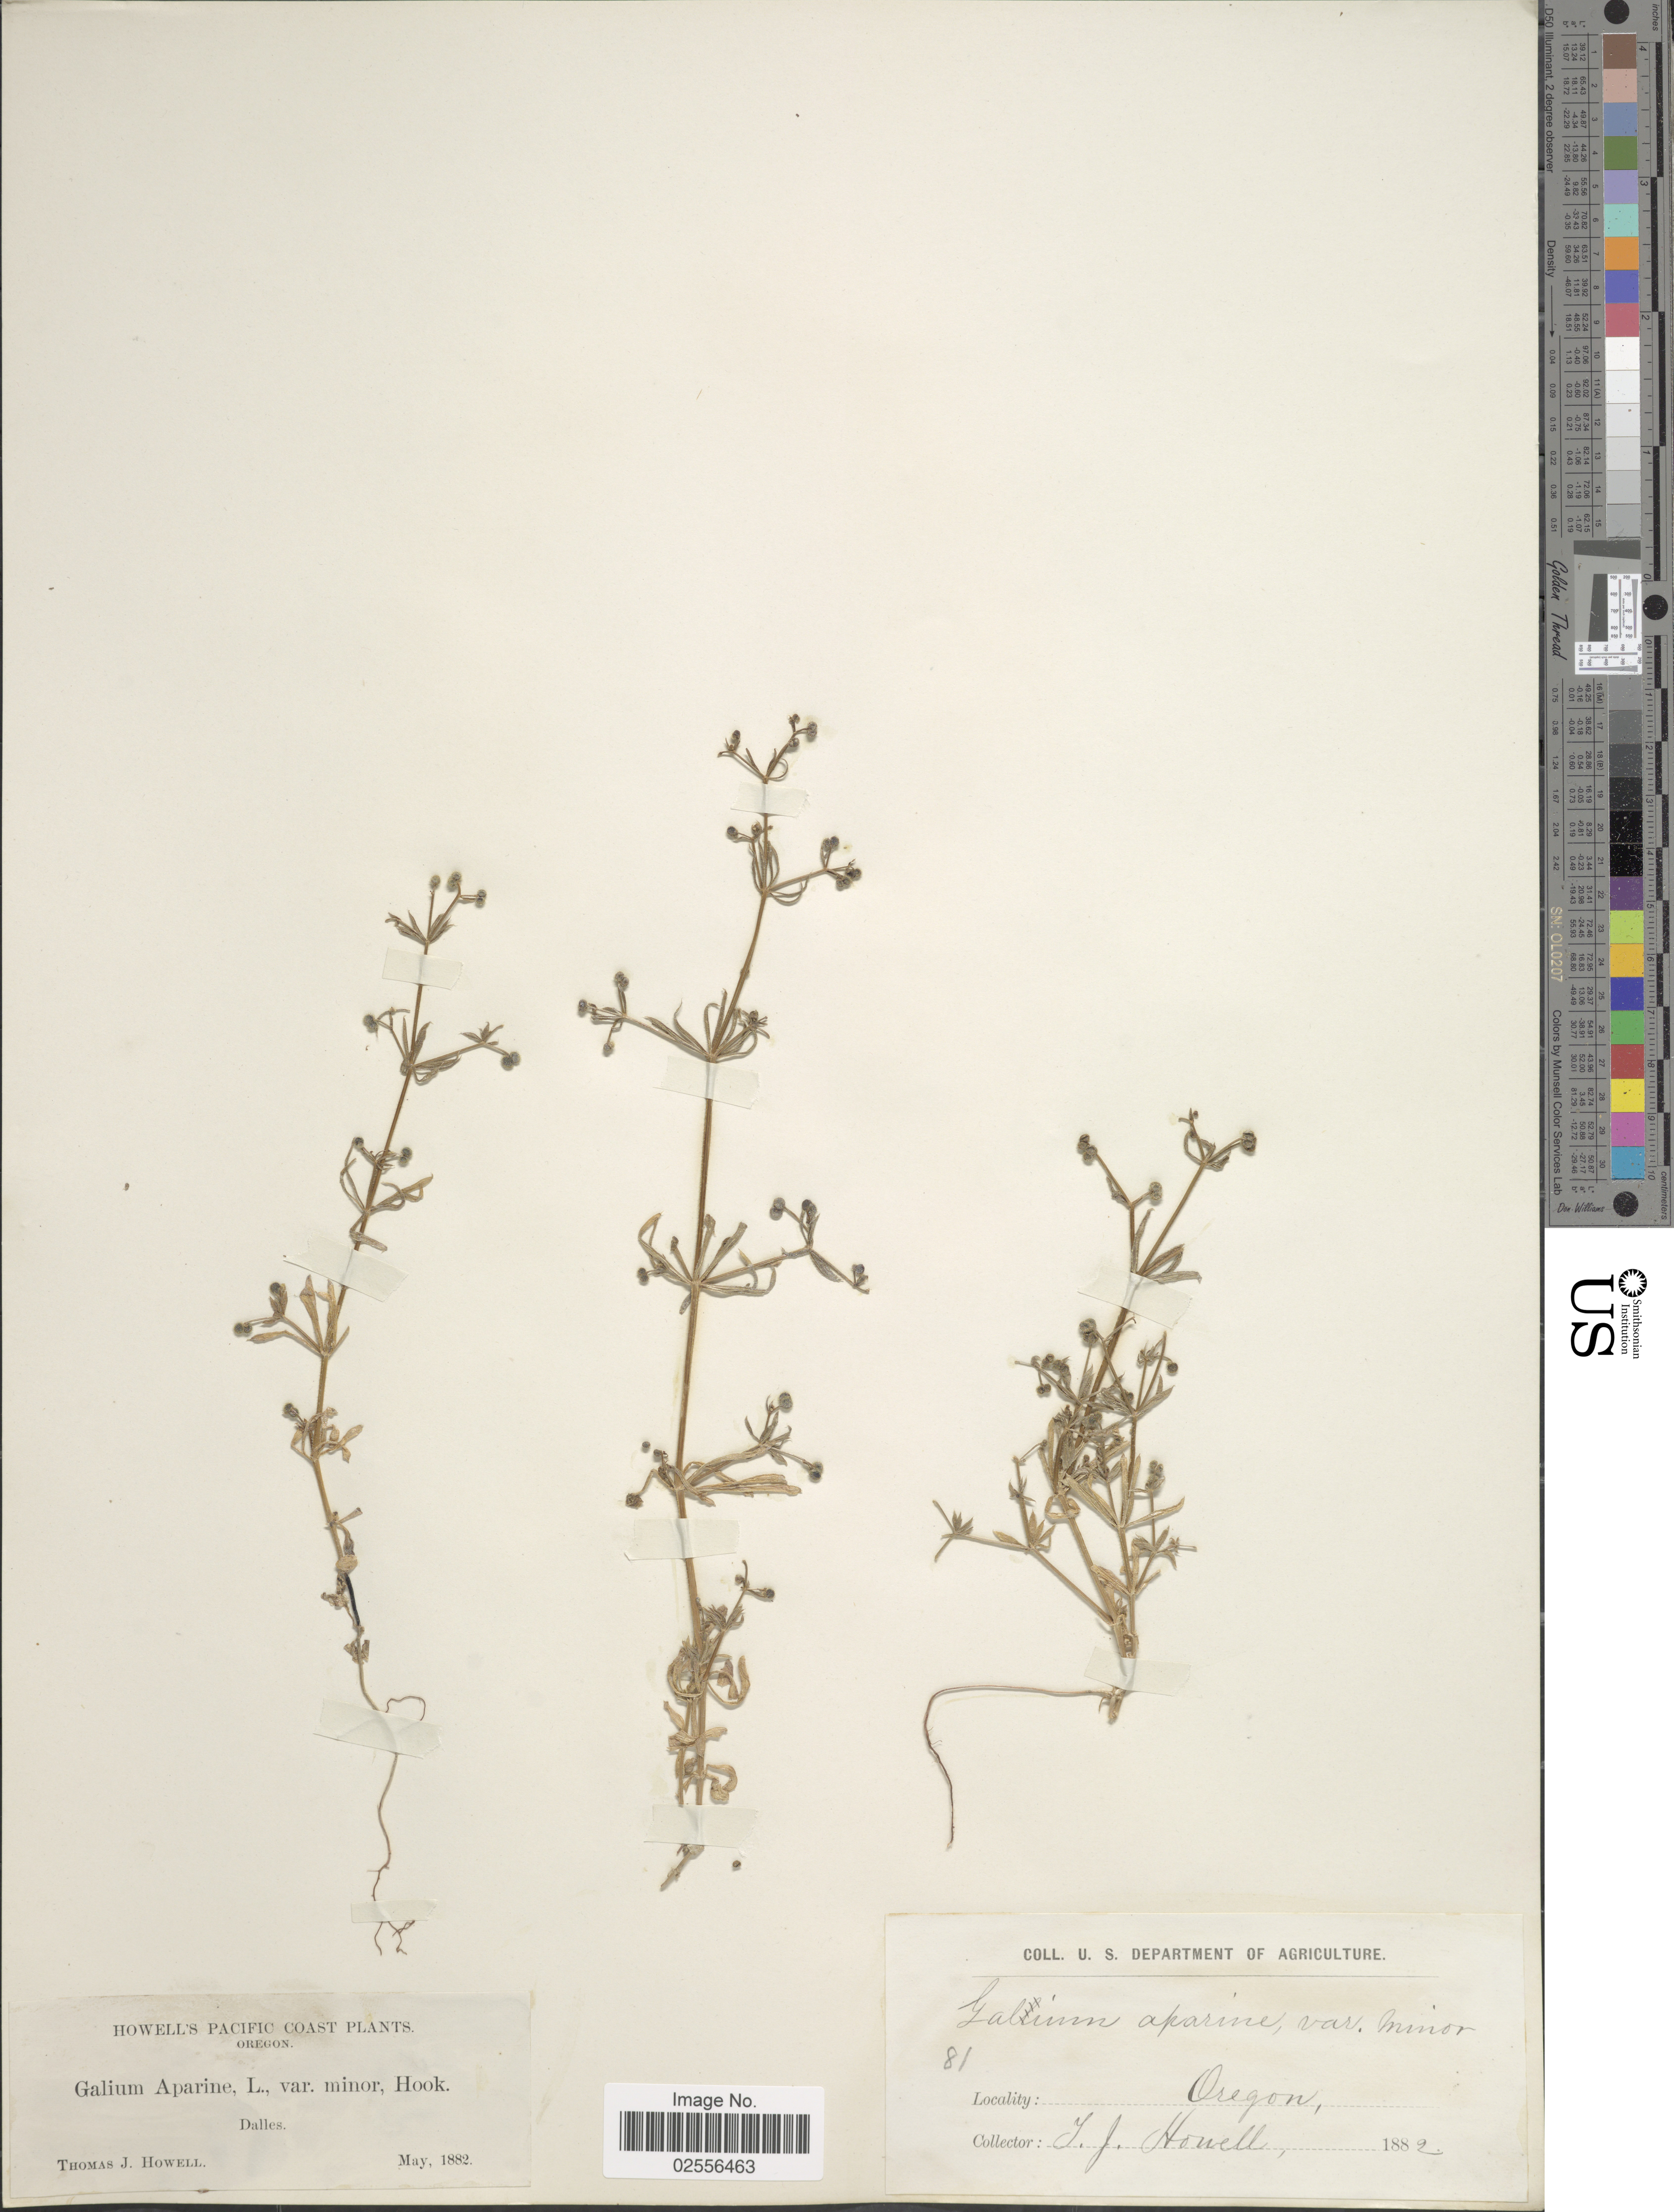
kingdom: Plantae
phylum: Tracheophyta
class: Magnoliopsida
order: Gentianales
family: Rubiaceae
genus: Galium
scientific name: Galium aparine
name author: L.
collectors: T. J. Howell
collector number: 81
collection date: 1882-05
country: United States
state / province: Oregon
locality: Pacific Coast, Dalles